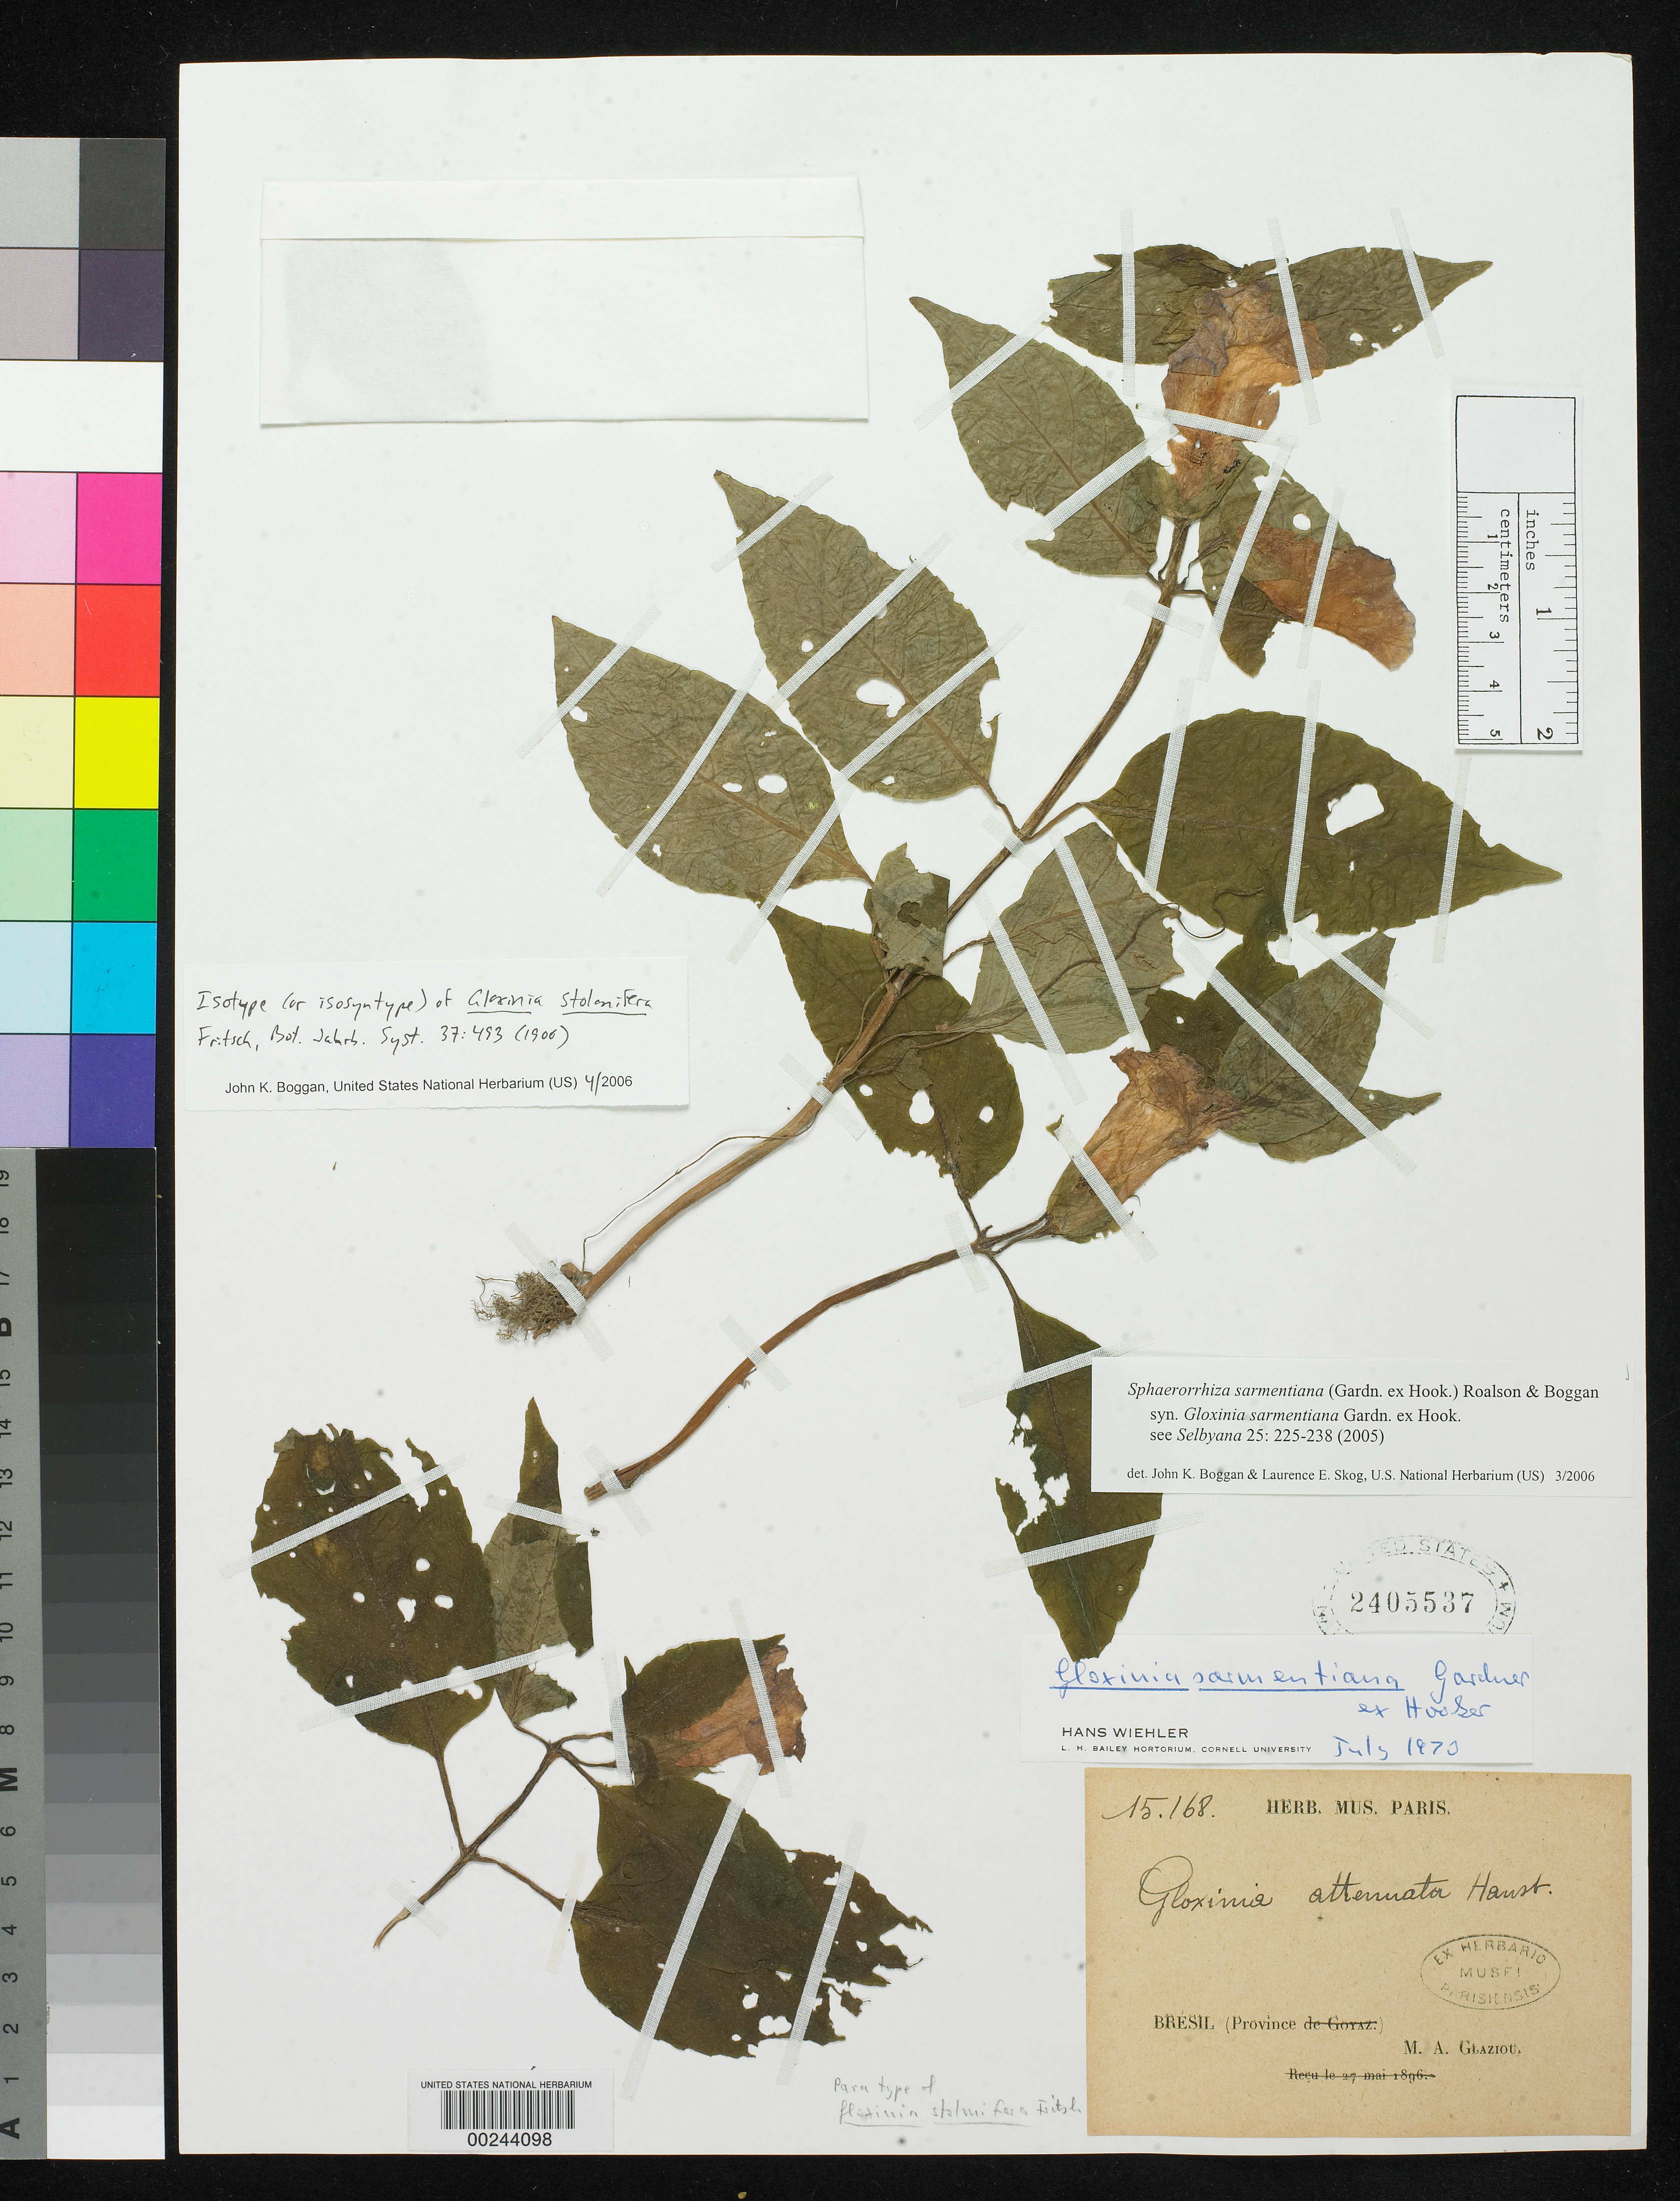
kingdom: Plantae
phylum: Tracheophyta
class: Magnoliopsida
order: Lamiales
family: Gesneriaceae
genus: Gloxinia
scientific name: Gloxinia stolonifera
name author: Fritsch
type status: Isotype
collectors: A. F. M. Glaziou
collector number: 15168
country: Brazil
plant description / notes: This specimen without date or locality. Protologue, "Rio de Janeiro".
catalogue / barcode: US 2405537